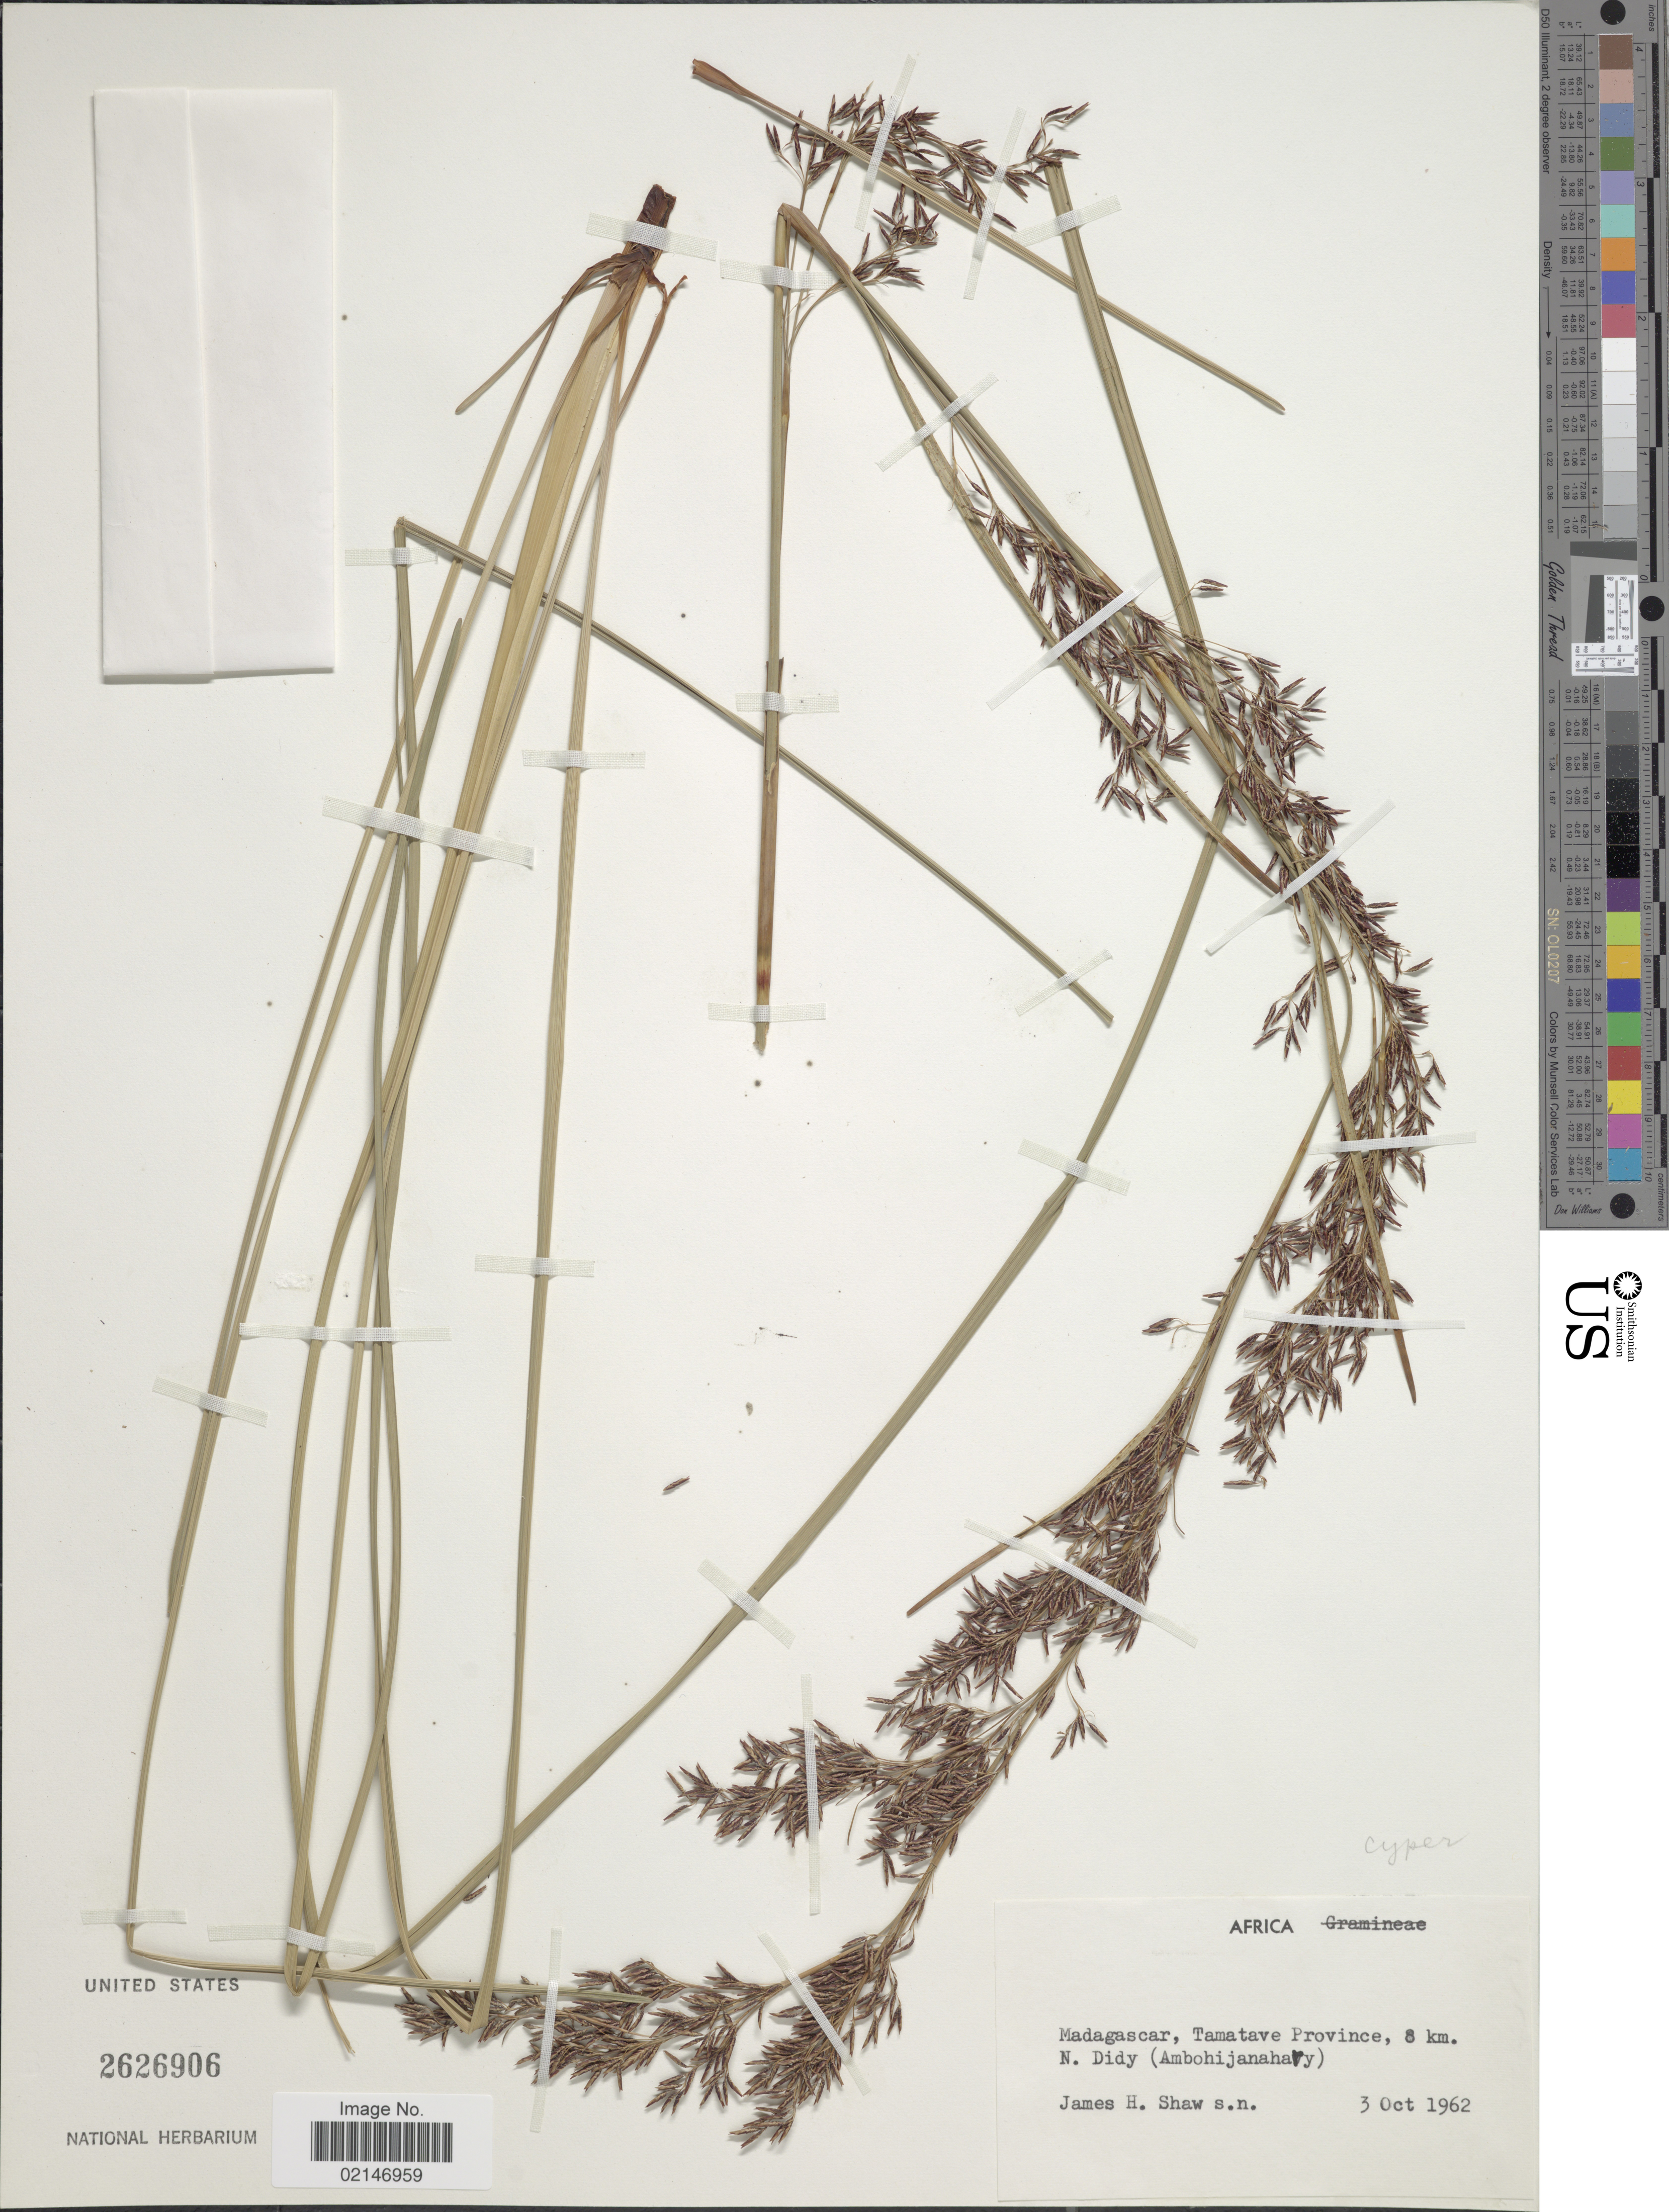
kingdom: Plantae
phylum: Tracheophyta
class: Liliopsida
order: Poales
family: Cyperaceae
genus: Costularia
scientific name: Costularia melleri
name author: (Baker) C.B. Clarke ex Cherm.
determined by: Strong, Mark T., (BOT), Smithsonian Institution - National Museum of Natural History (UNITED STATES)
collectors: J. H. Shaw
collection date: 1962-10-03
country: Madagascar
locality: Tamatave Province, 8 km. N. Didy (Ambohijnahay)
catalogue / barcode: US 2626906